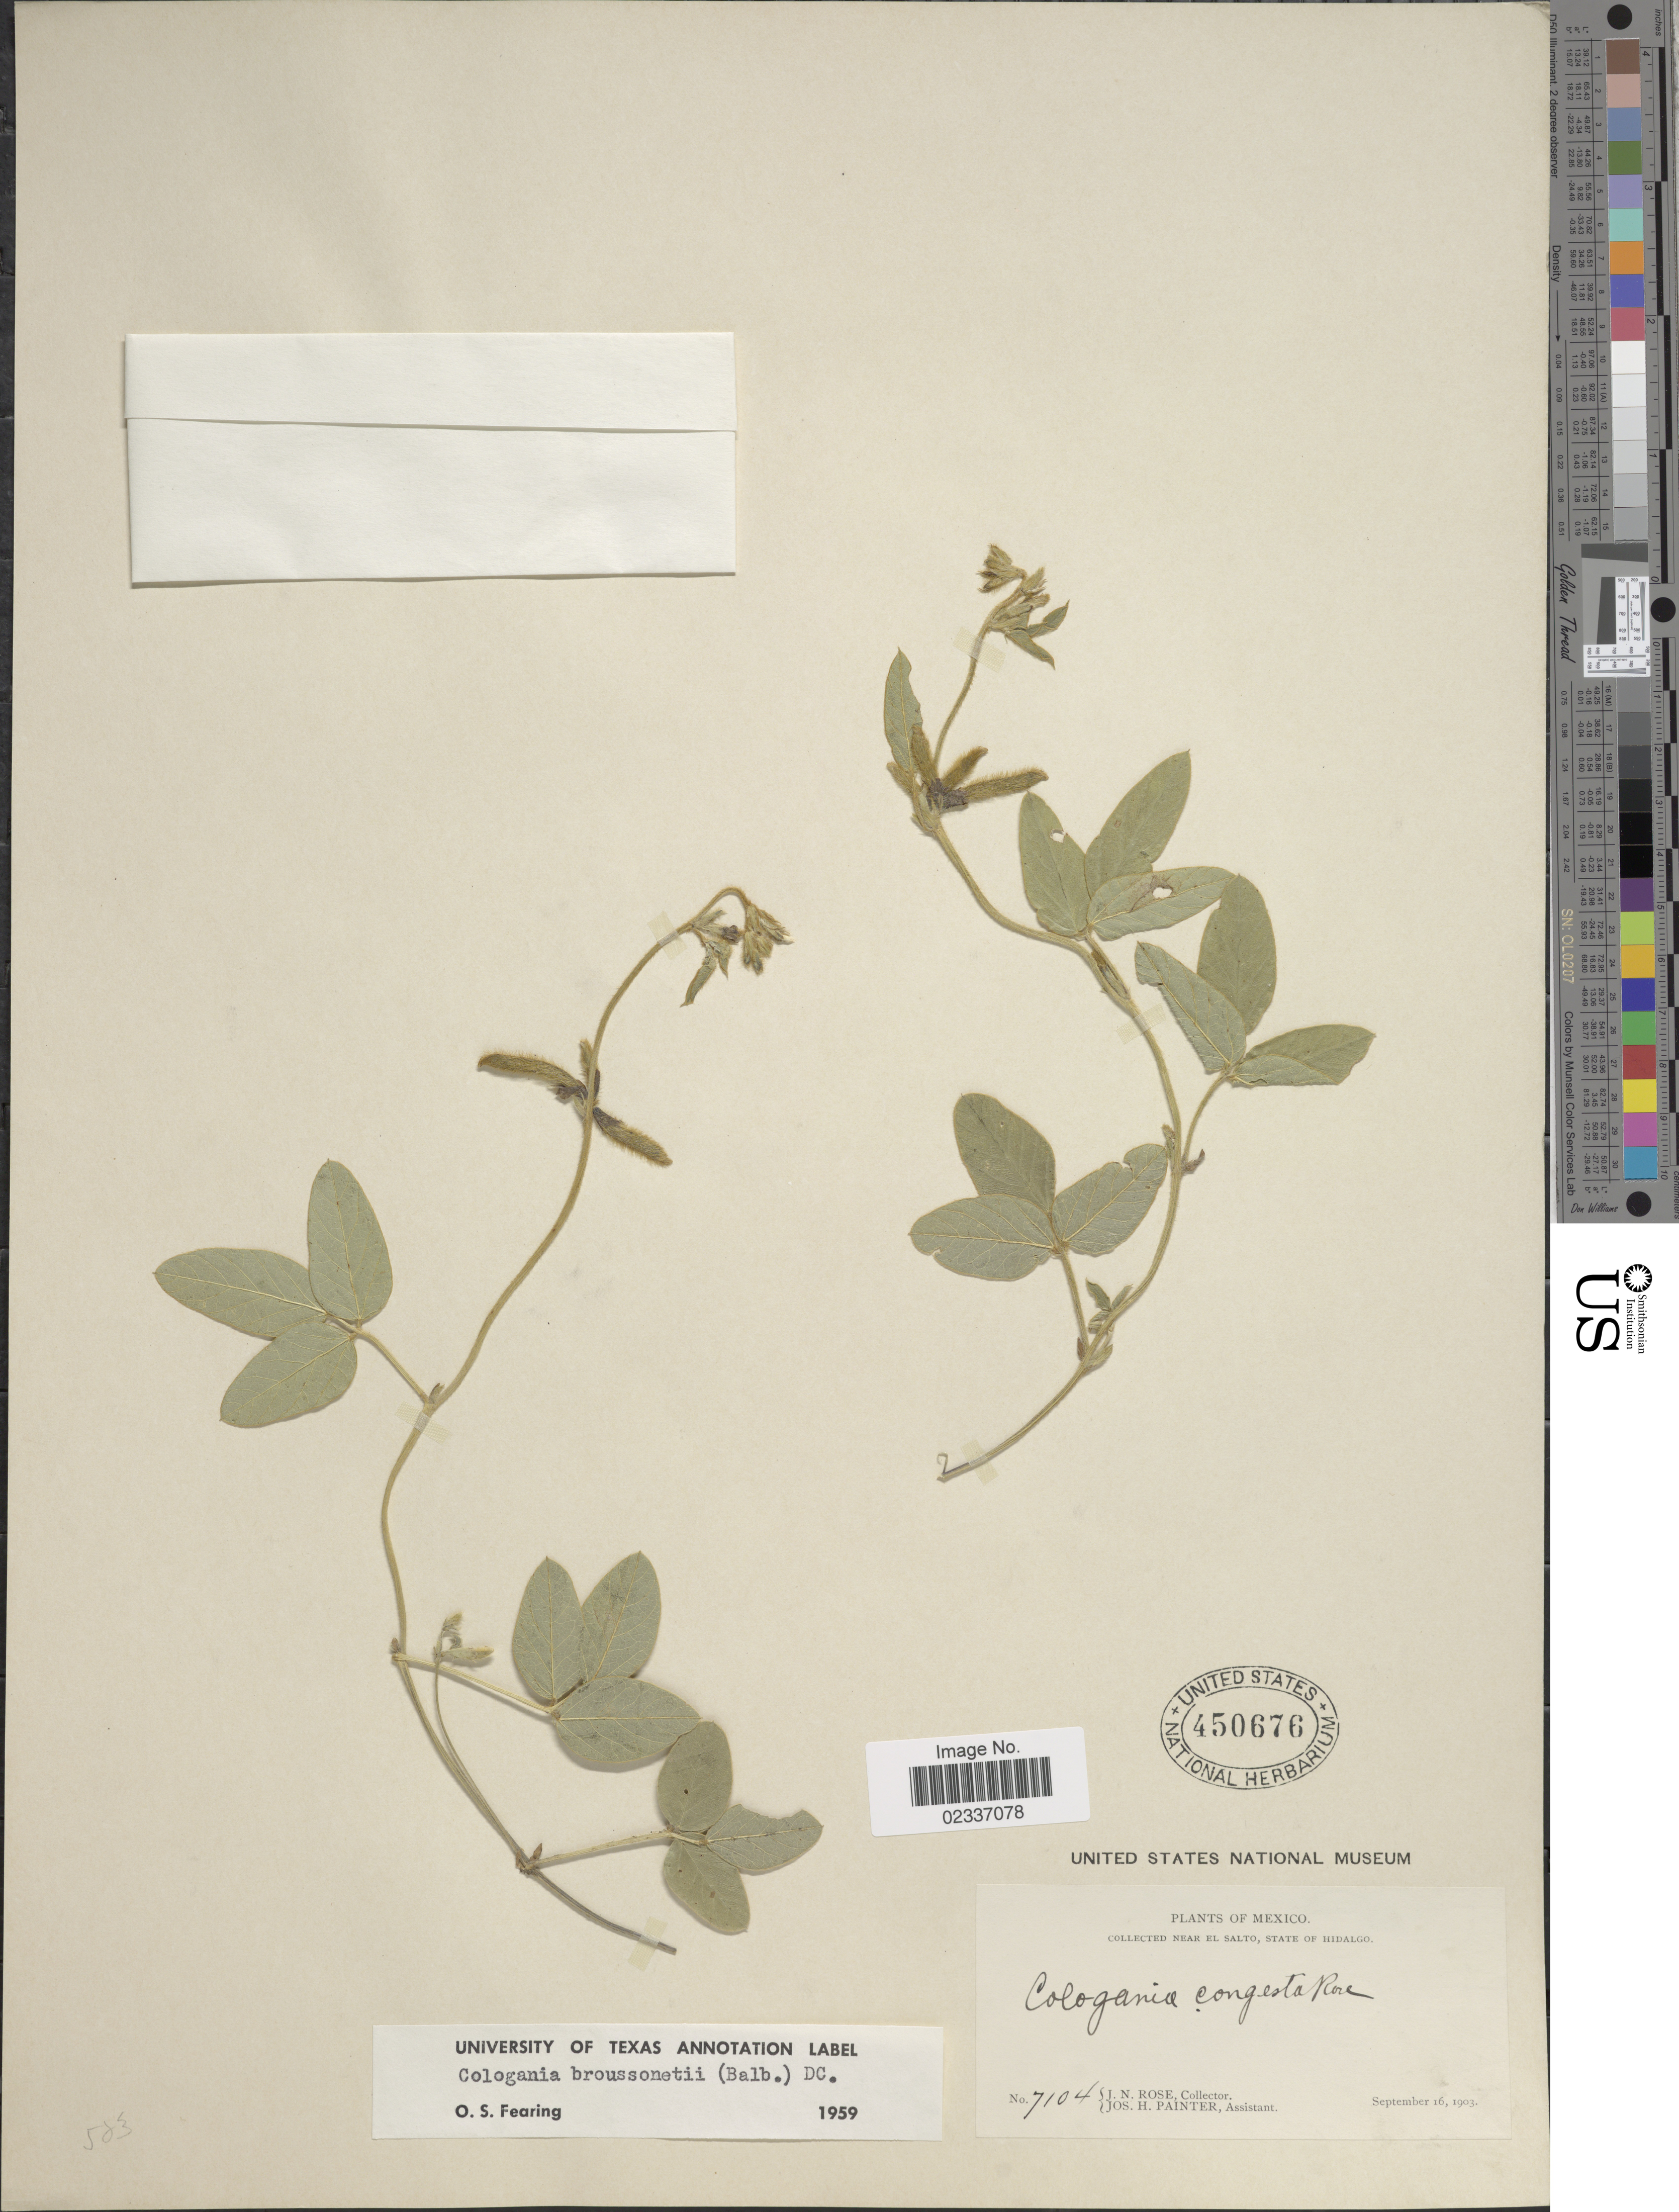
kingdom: Plantae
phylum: Tracheophyta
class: Magnoliopsida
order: Fabales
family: Fabaceae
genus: Cologania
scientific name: Cologania broussonetii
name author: (Balb.) DC.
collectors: J. N. Rose & J. H. Painter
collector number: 7104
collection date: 1903-09-16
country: Mexico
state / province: Hidalgo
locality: Near El Salto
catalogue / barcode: US 450676